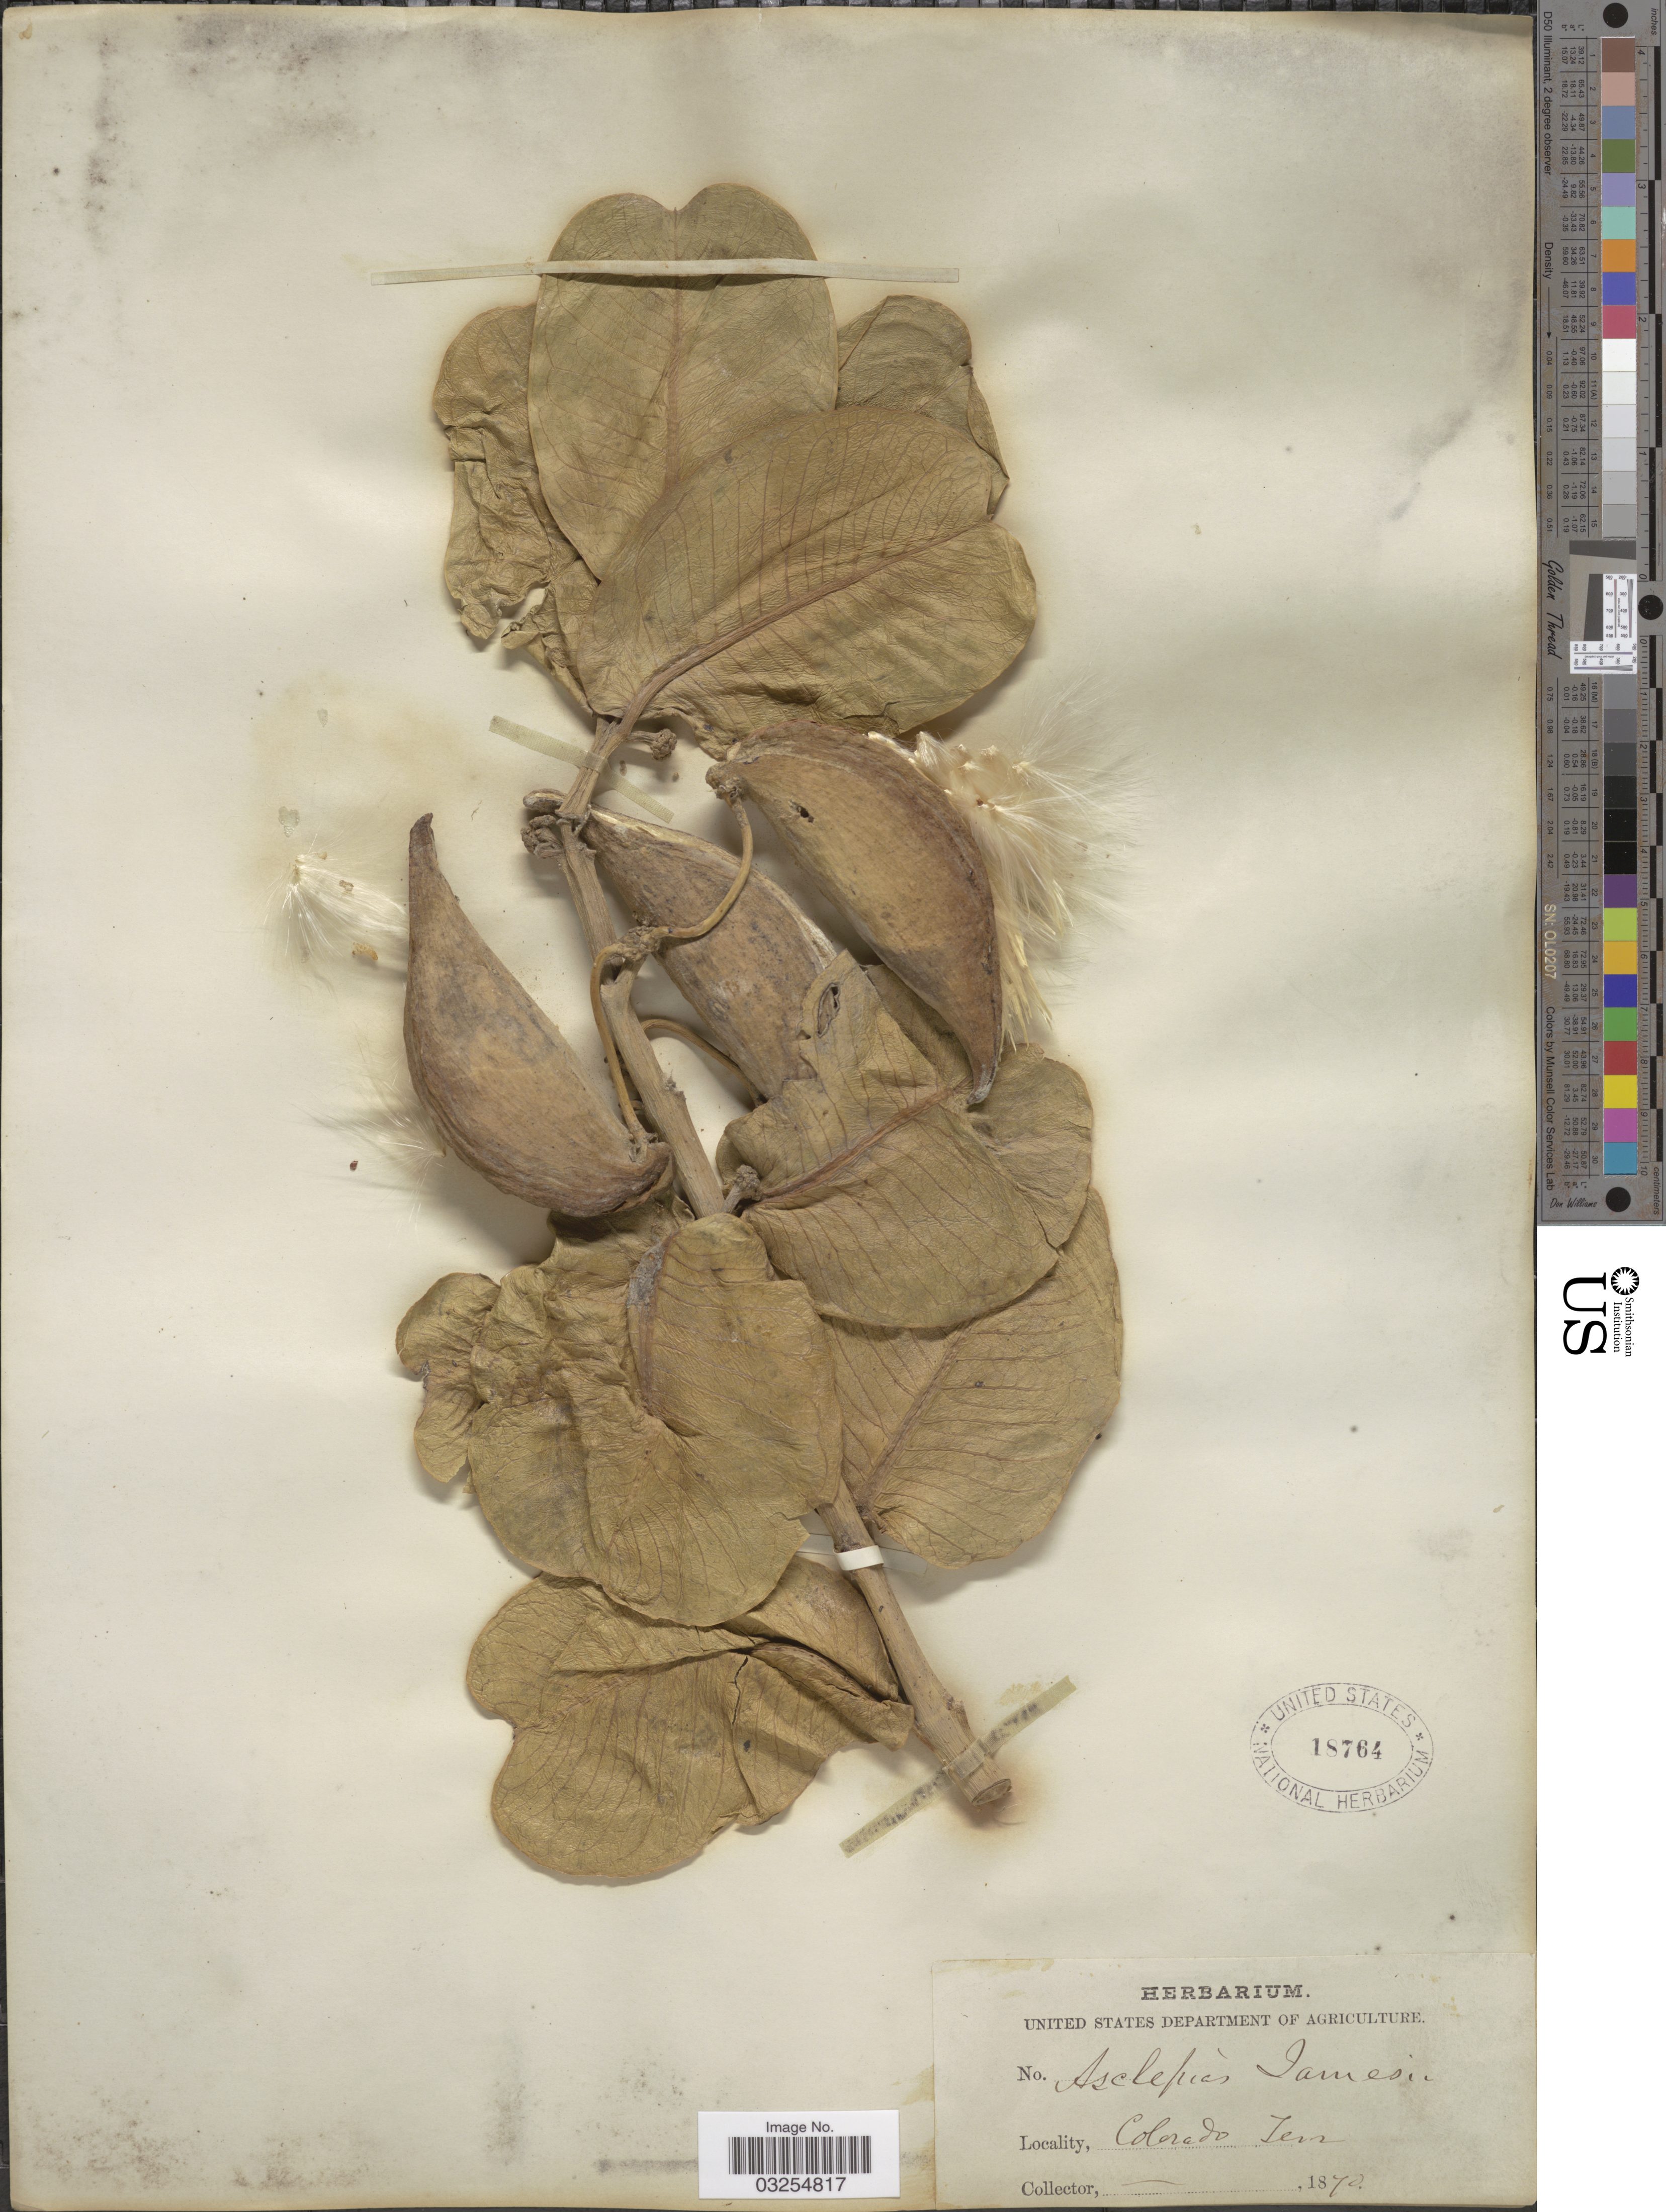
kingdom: Plantae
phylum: Tracheophyta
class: Magnoliopsida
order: Gentianales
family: Apocynaceae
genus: Asclepias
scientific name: Asclepias latifolia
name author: Torr.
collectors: Facchini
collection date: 1872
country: United States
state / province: Colorado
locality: Colorado Terr.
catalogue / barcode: US 18764